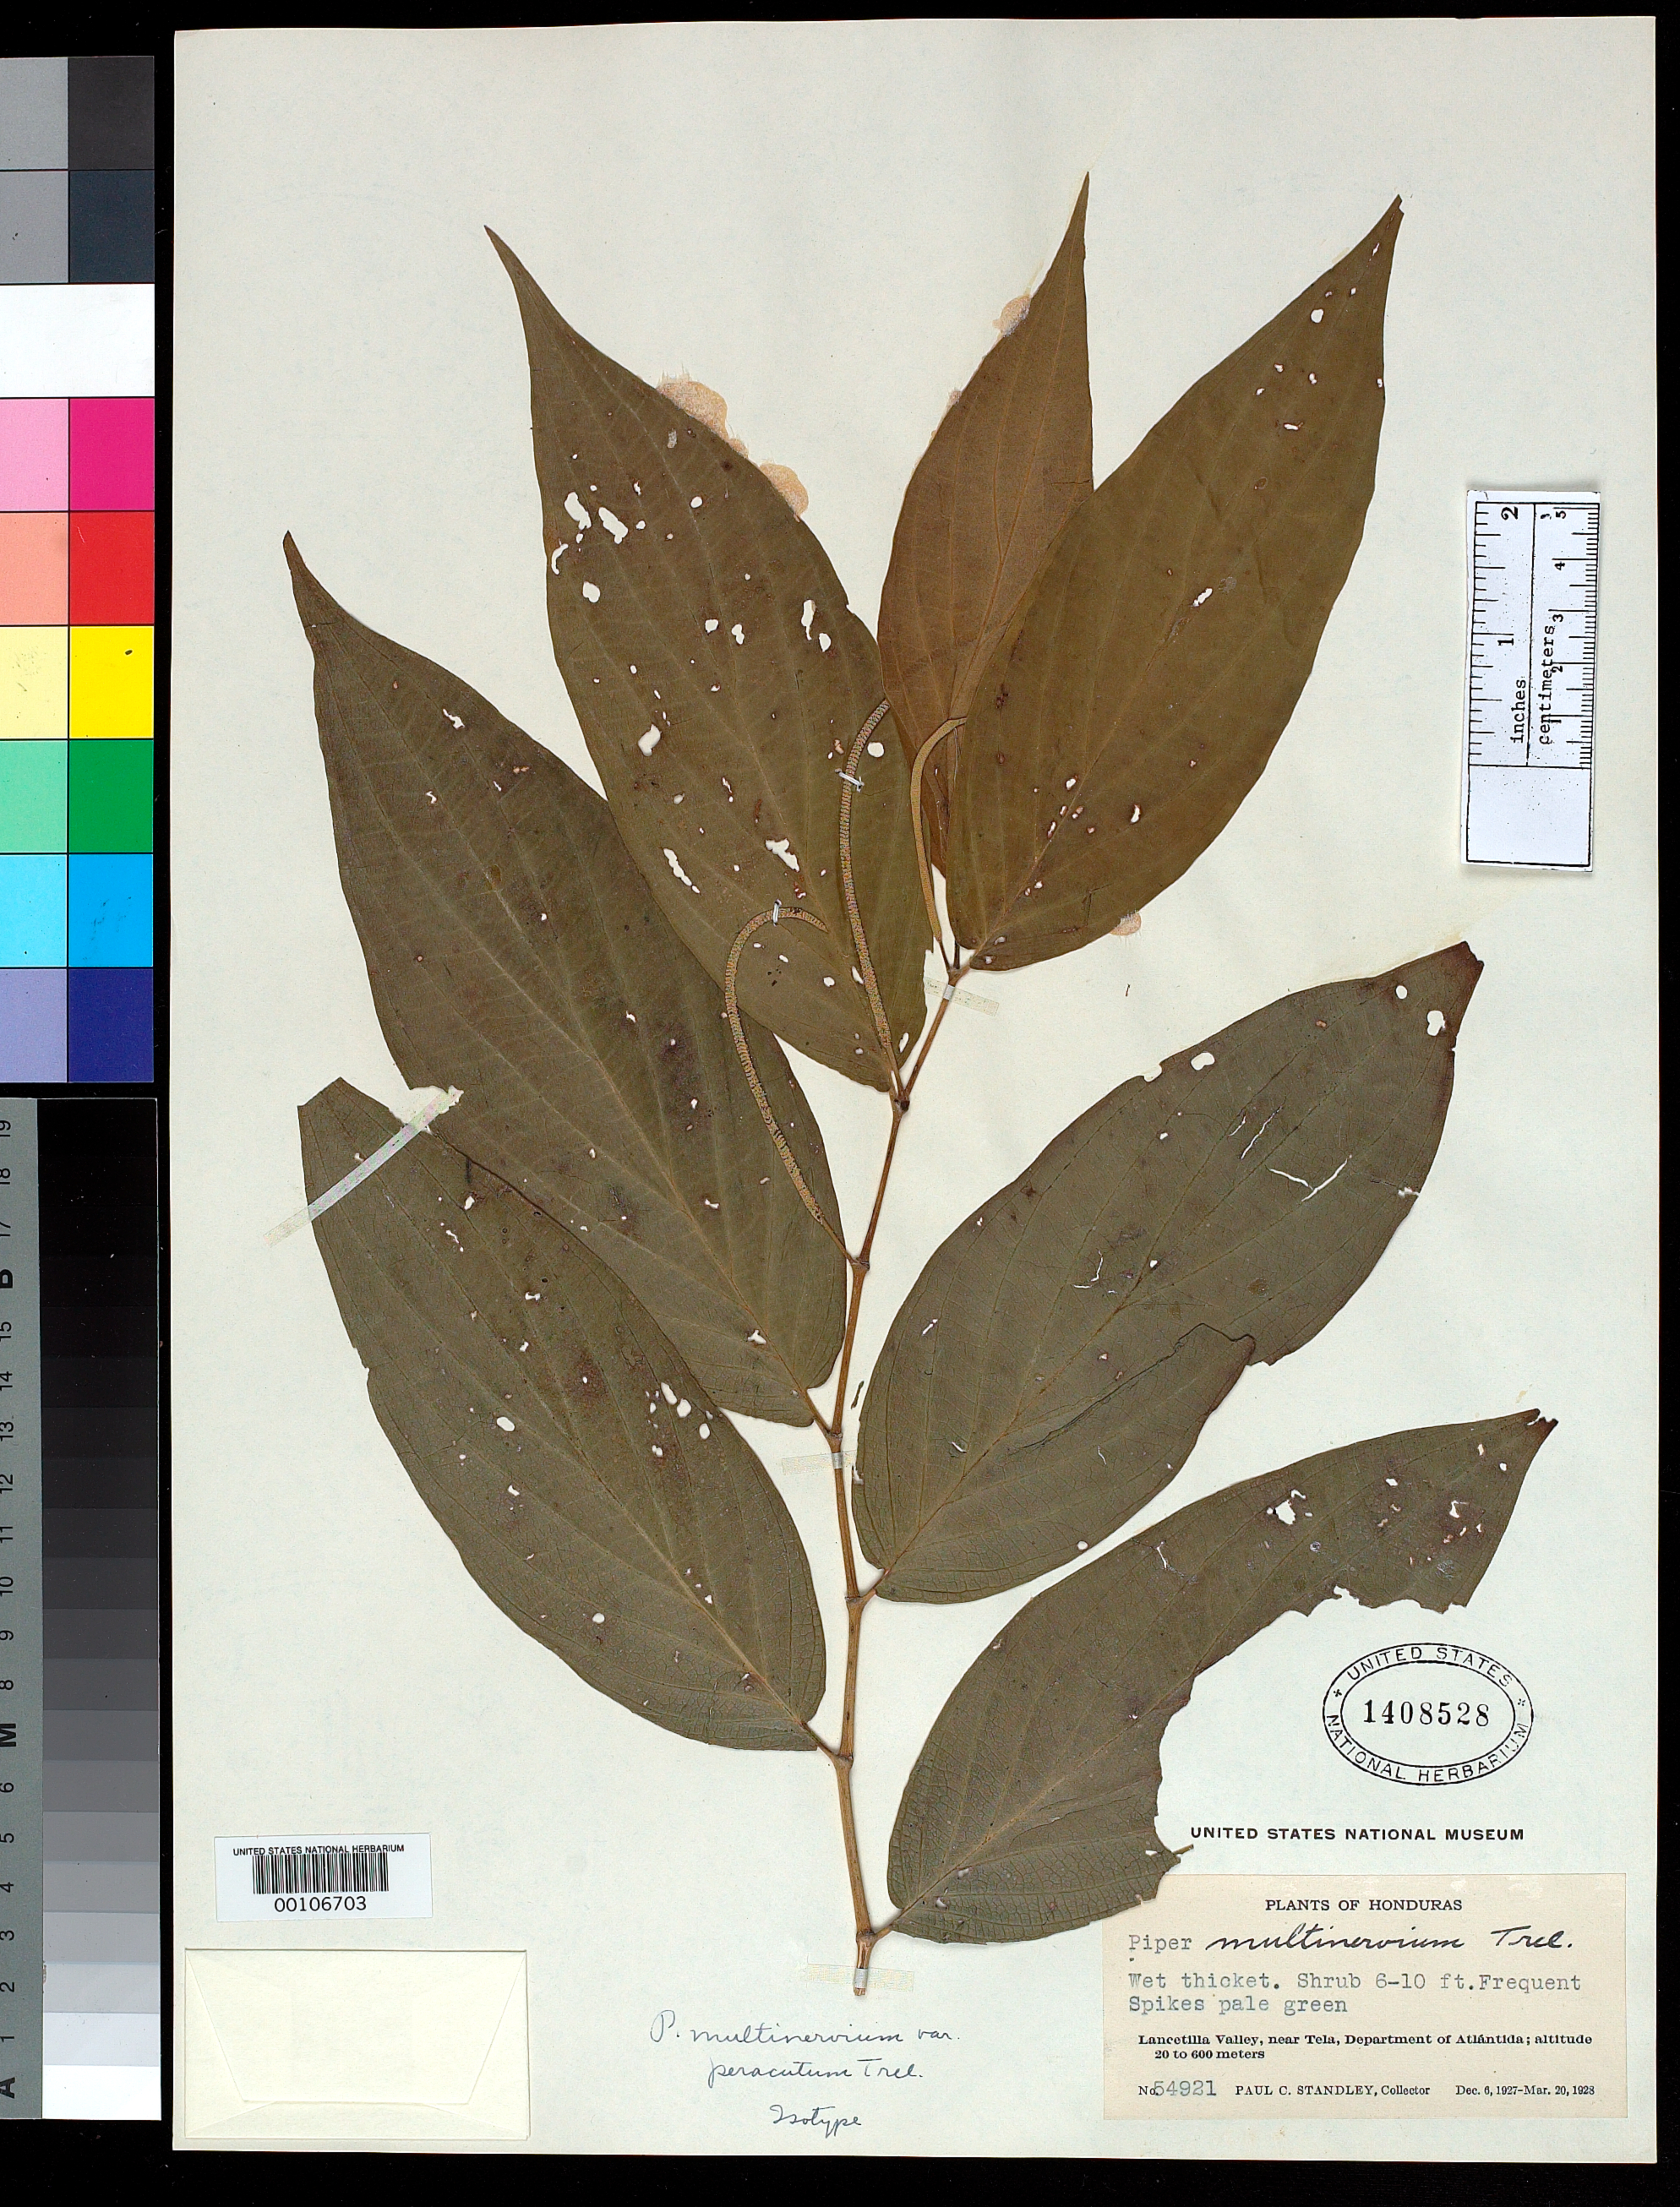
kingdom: Plantae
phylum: Tracheophyta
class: Magnoliopsida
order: Piperales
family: Piperaceae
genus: Piper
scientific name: Piper multinervium var. peracutum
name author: Trel. in Yunck.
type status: Isolectotype; Type Collection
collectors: P. C. Standley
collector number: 54921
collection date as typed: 06 Dec 1927 to 20 Mar 1928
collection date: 1927-12-06/1928-03-20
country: Honduras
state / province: Atlántida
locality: Lancetilla Valley, near Tela.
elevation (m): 20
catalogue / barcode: US 1408528